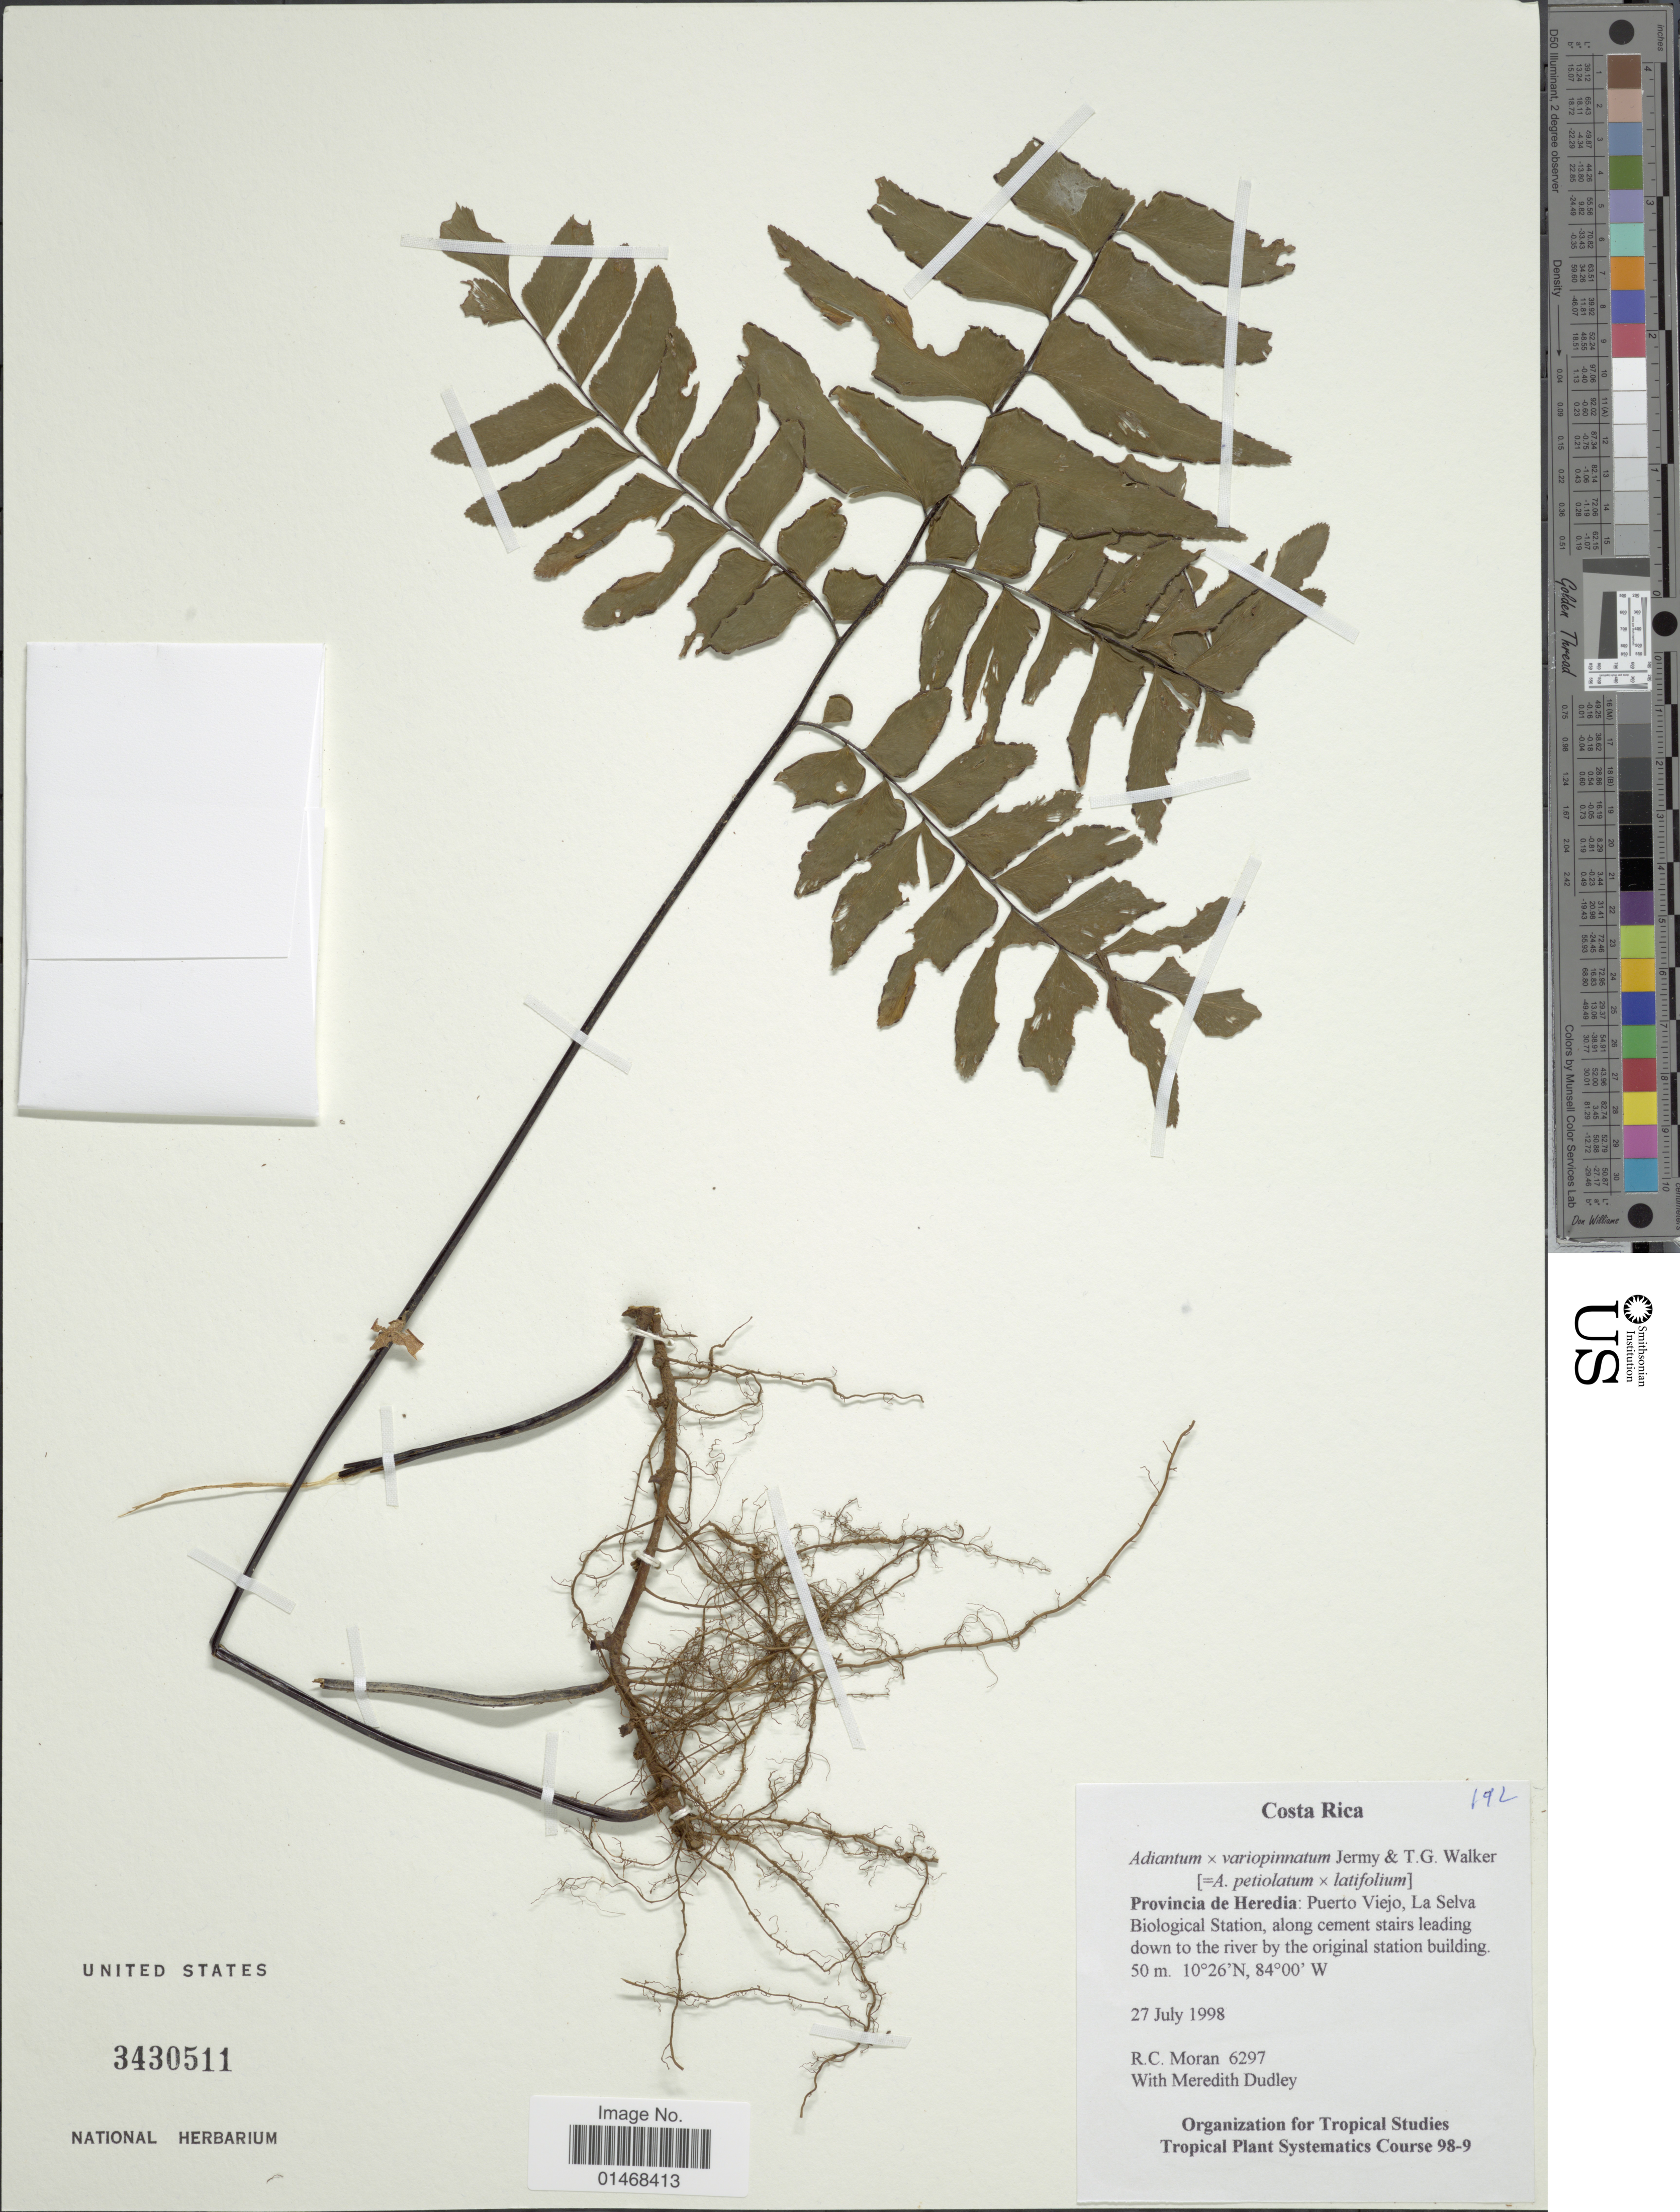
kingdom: Plantae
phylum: Tracheophyta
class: Polypodiopsida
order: Polypodiales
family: Pteridaceae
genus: Adiantum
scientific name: Adiantum x variopinnatum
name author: Jermy & T.G. Walker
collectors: R. C. Moran & M. Dudley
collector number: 6297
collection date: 1998-07-27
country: Costa Rica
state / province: Heredia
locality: Puerto Viejo, La Selva Biological Staton, along cement stairs leading down to the river by the original station building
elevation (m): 50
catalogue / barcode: US 3430511